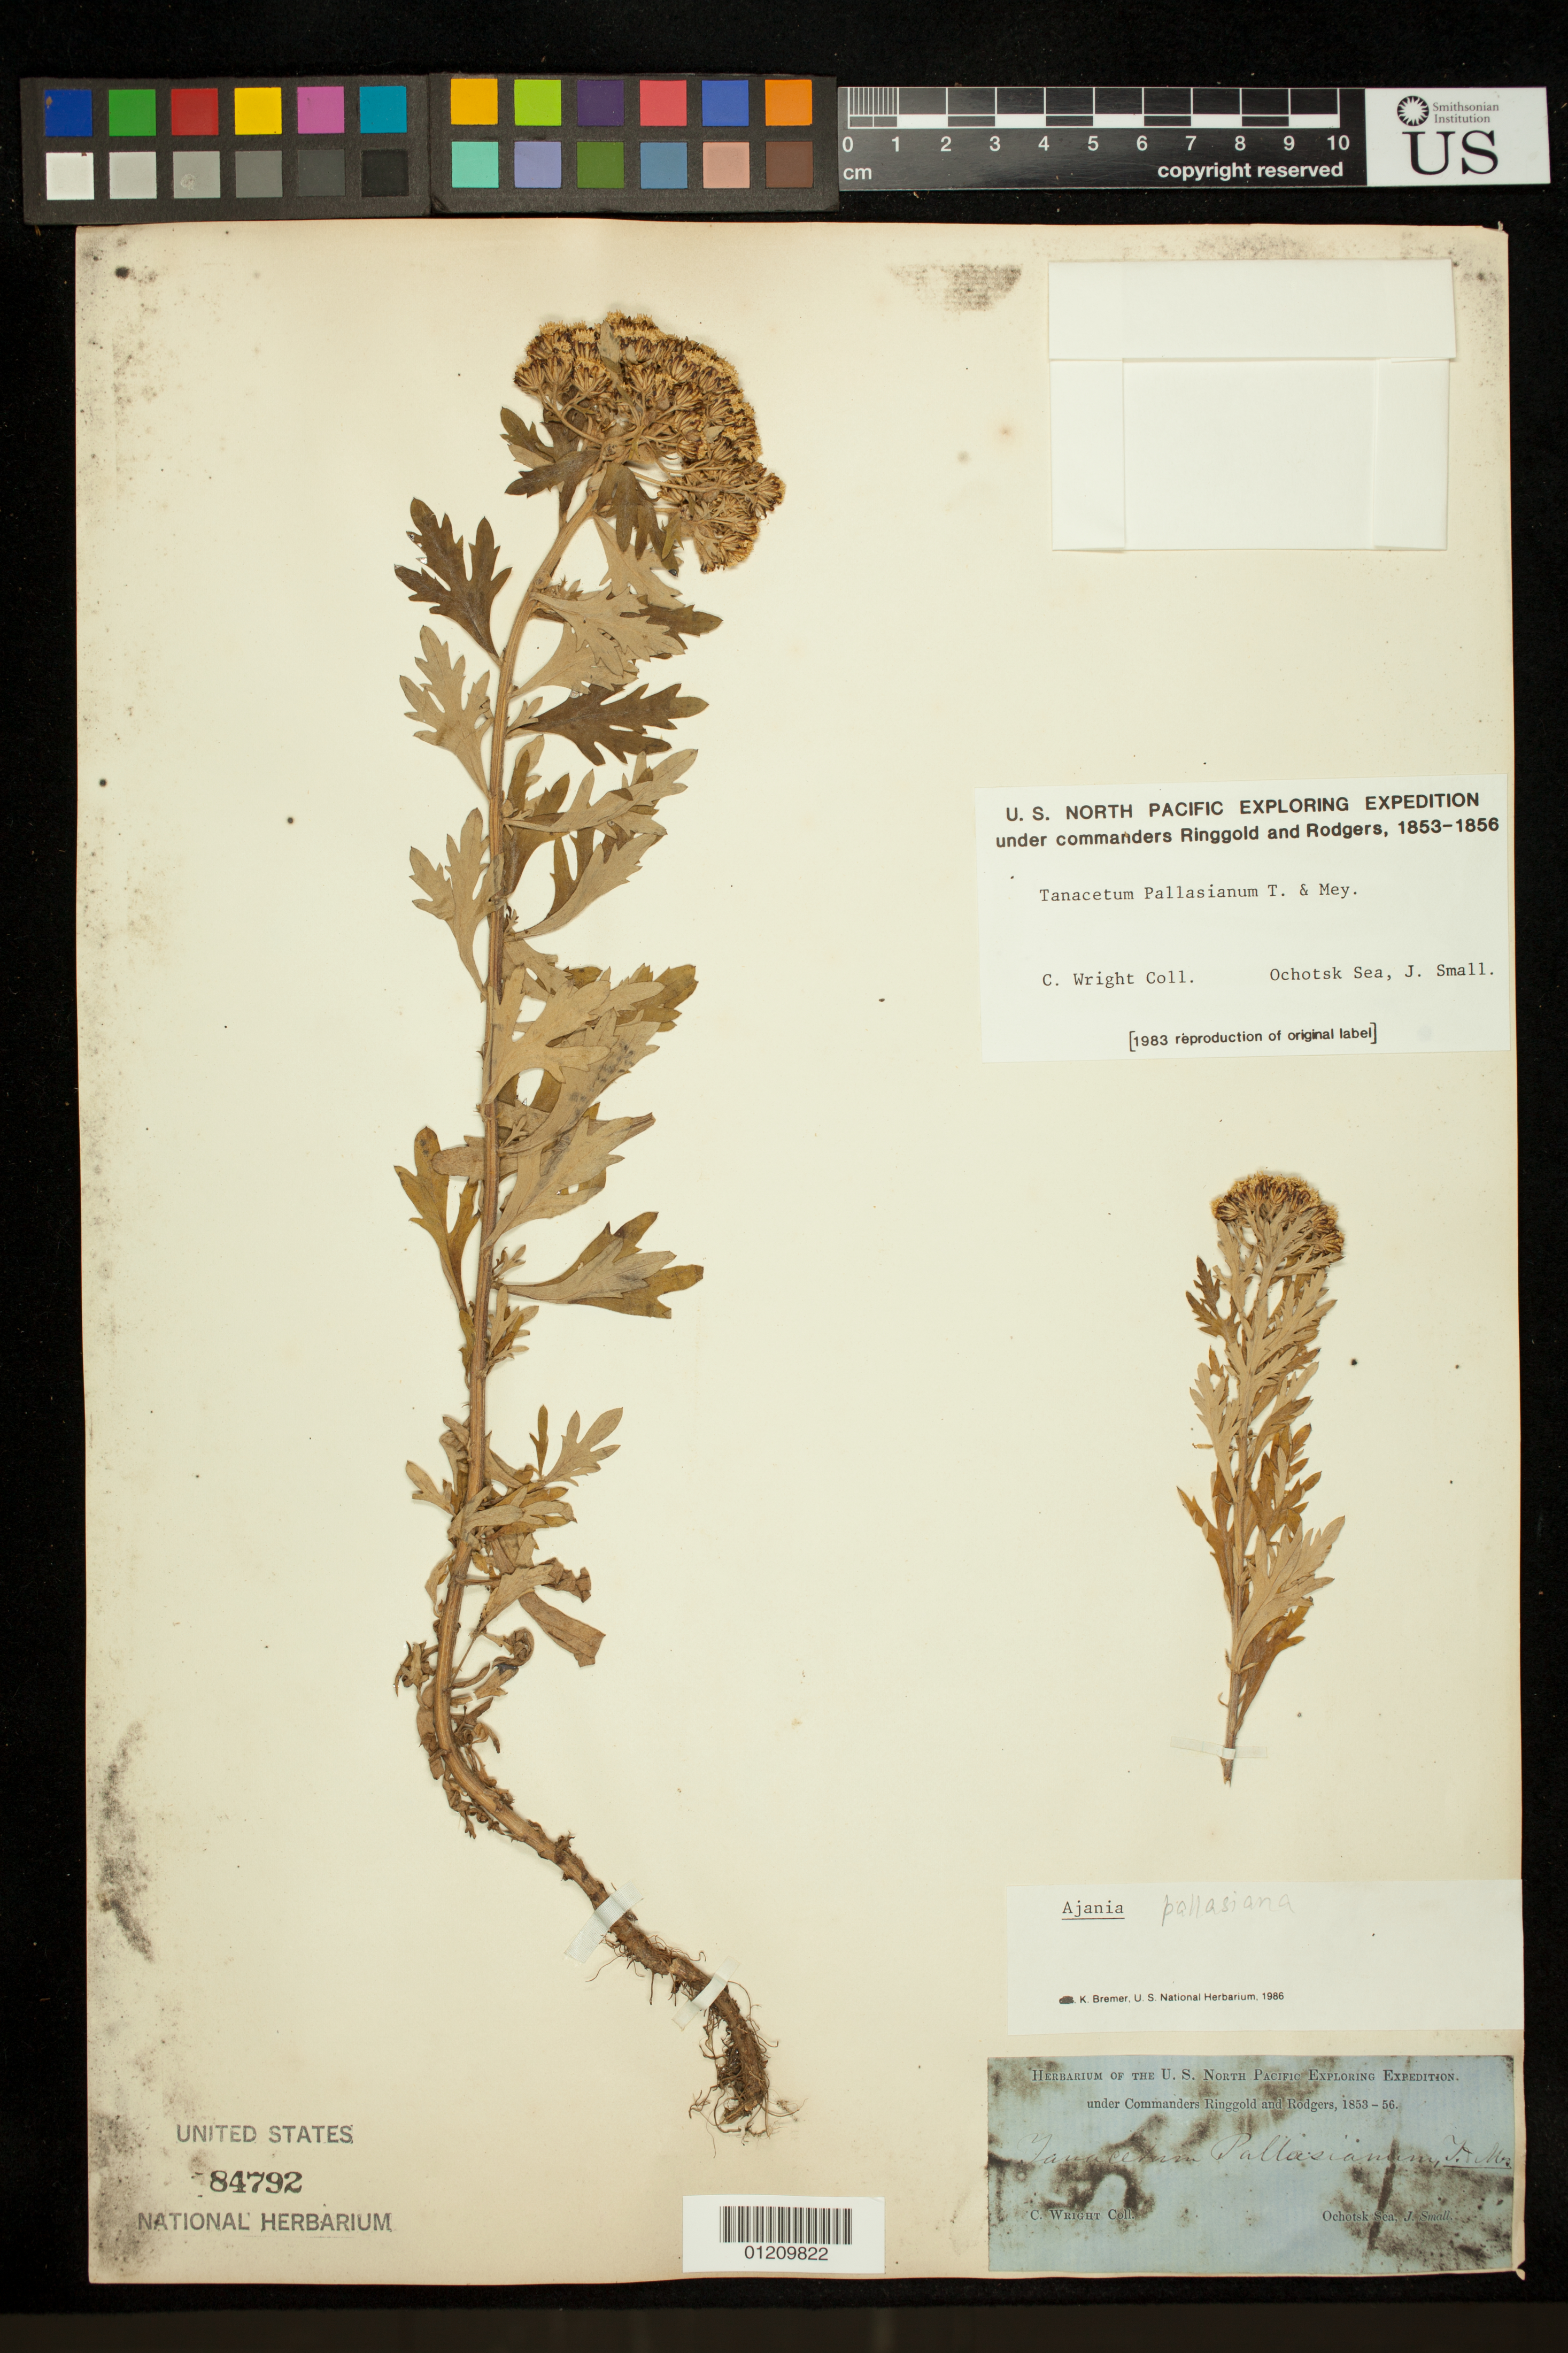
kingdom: Plantae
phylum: Tracheophyta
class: Magnoliopsida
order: Asterales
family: Asteraceae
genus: Ajania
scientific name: Ajania pallasiana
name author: (Fisch. ex Besser) Poljakov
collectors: C. Wright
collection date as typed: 1853 to -- --- 1856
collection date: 1853/1856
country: Russian Federation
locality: Ochotsk Sea.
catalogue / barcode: US 84792